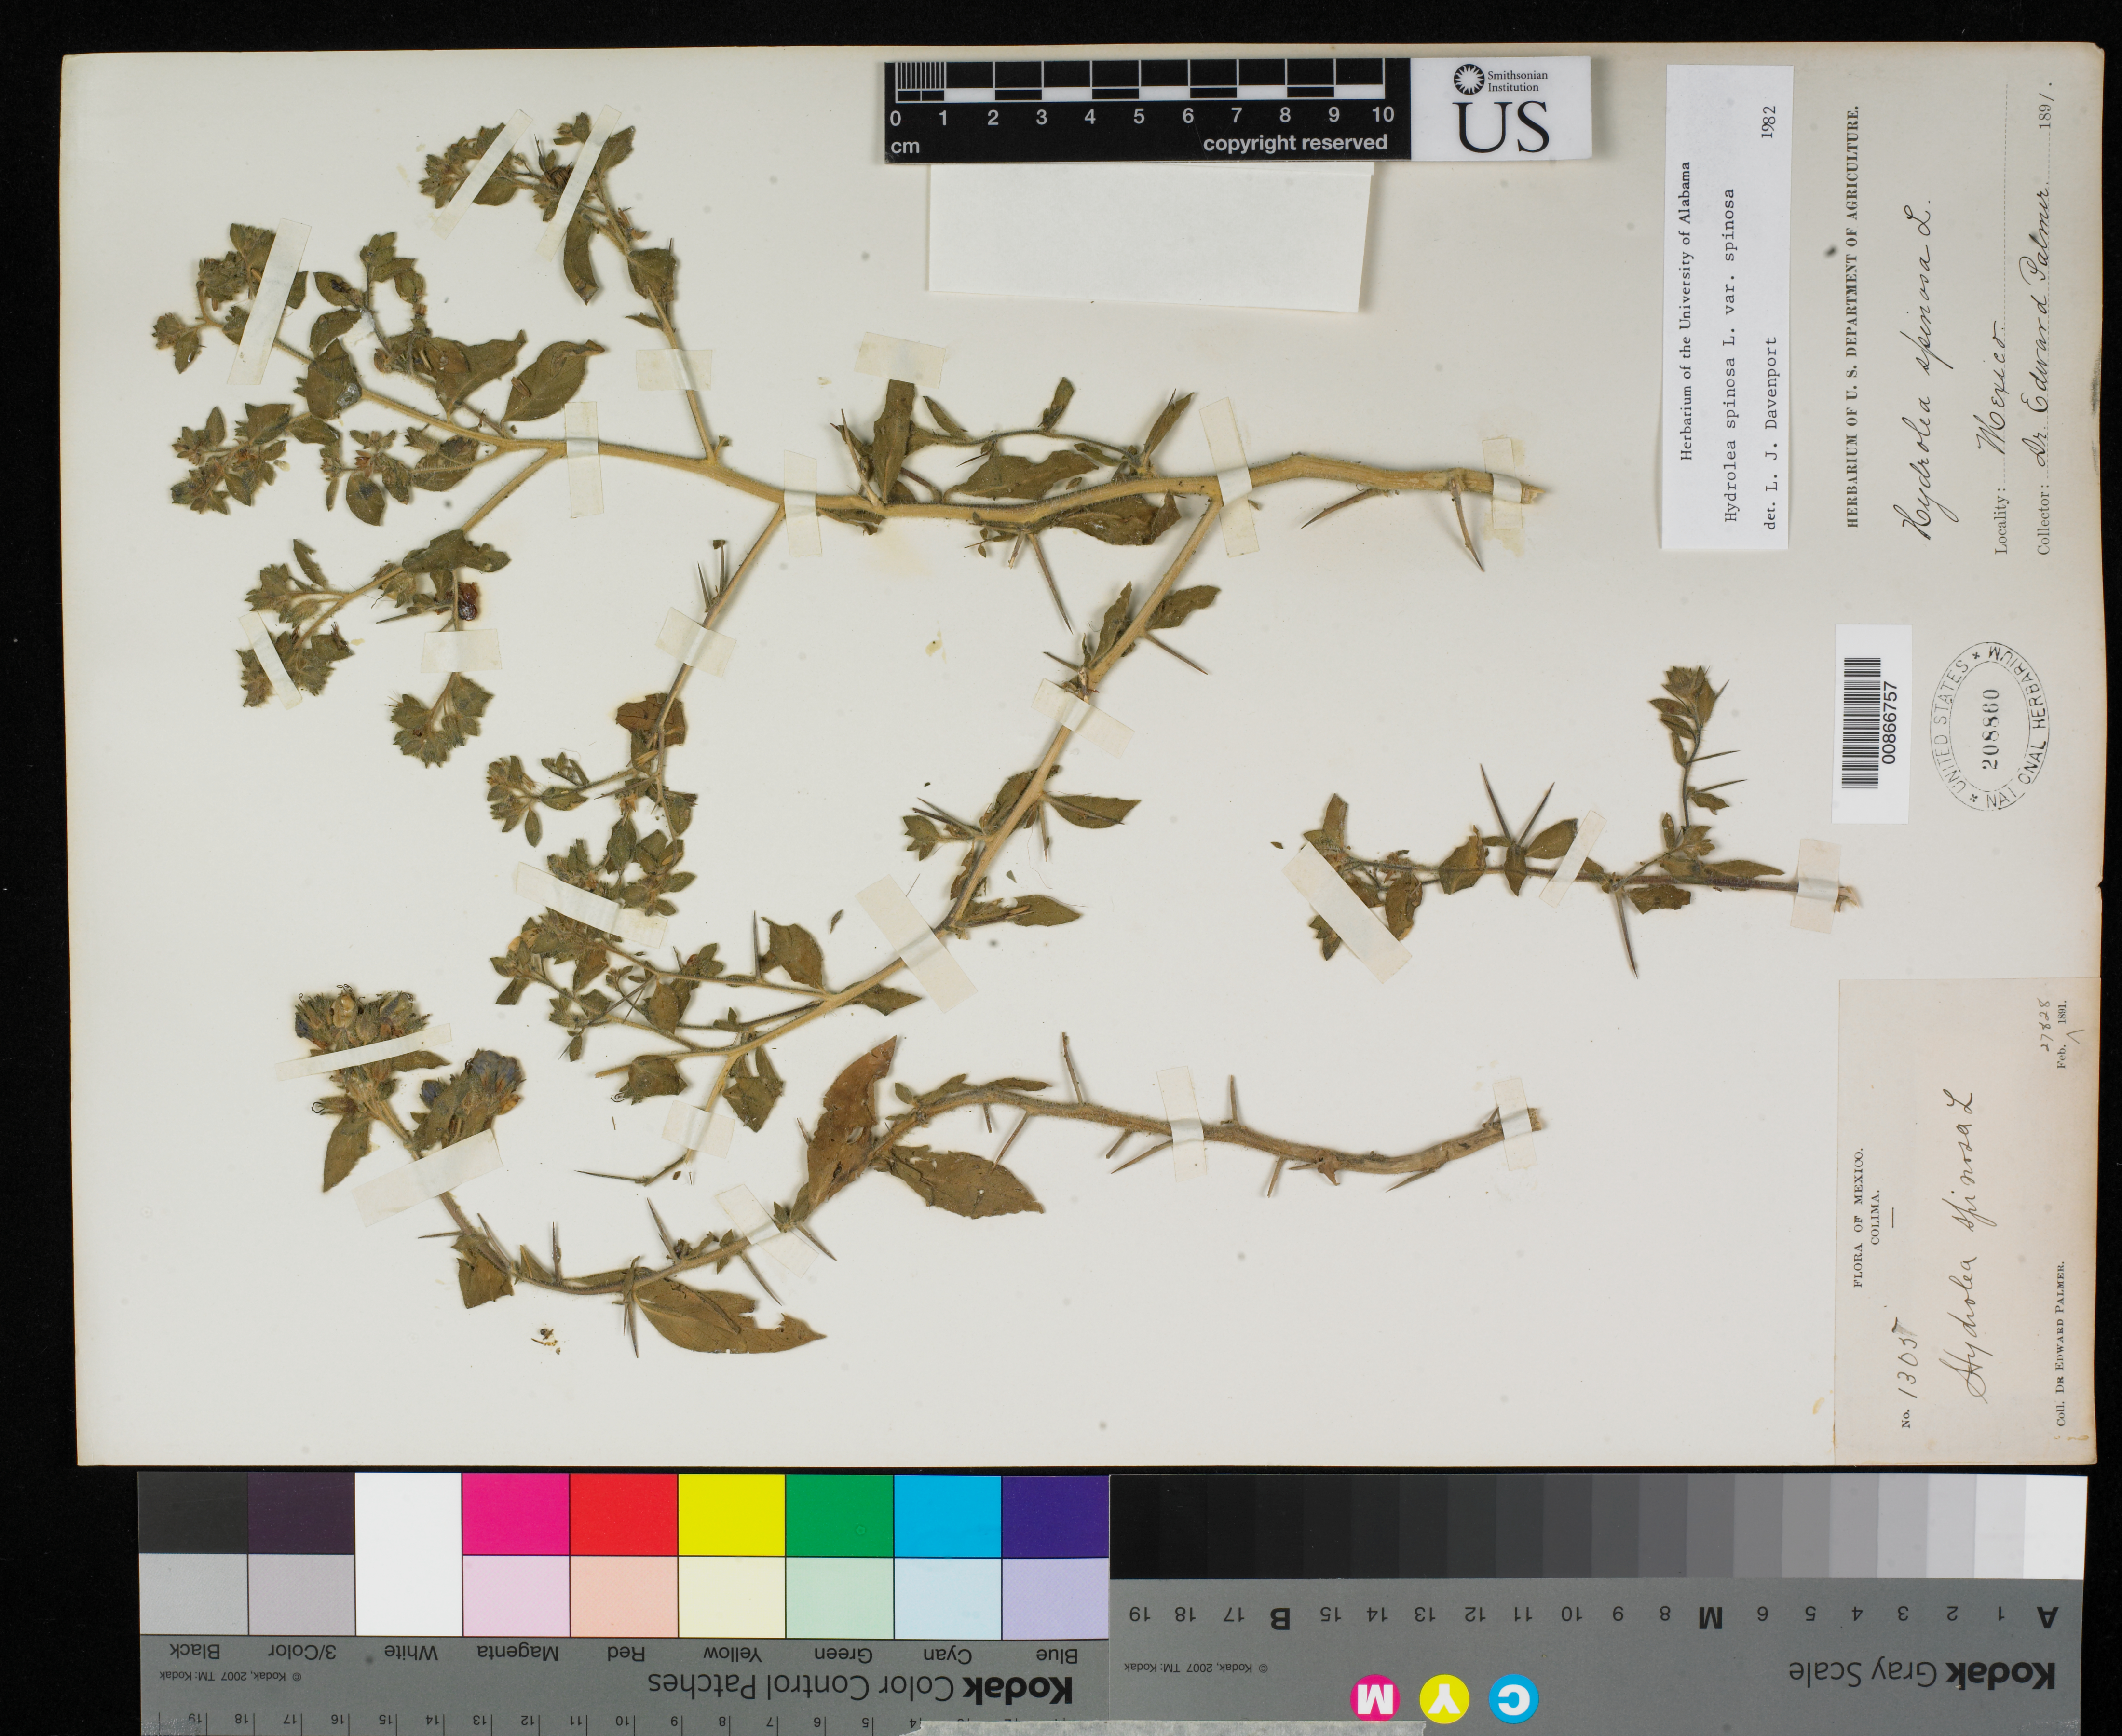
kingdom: Plantae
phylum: Tracheophyta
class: Magnoliopsida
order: Solanales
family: Hydroleaceae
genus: Hydrolea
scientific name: Hydrolea spinosa var. spinosa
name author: L.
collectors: E. Palmer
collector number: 1305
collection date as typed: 27 Feb 1891 to 28 Feb 1891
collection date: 1891-02-27/1891-02-28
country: Mexico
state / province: Colima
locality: Colima.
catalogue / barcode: US 208860